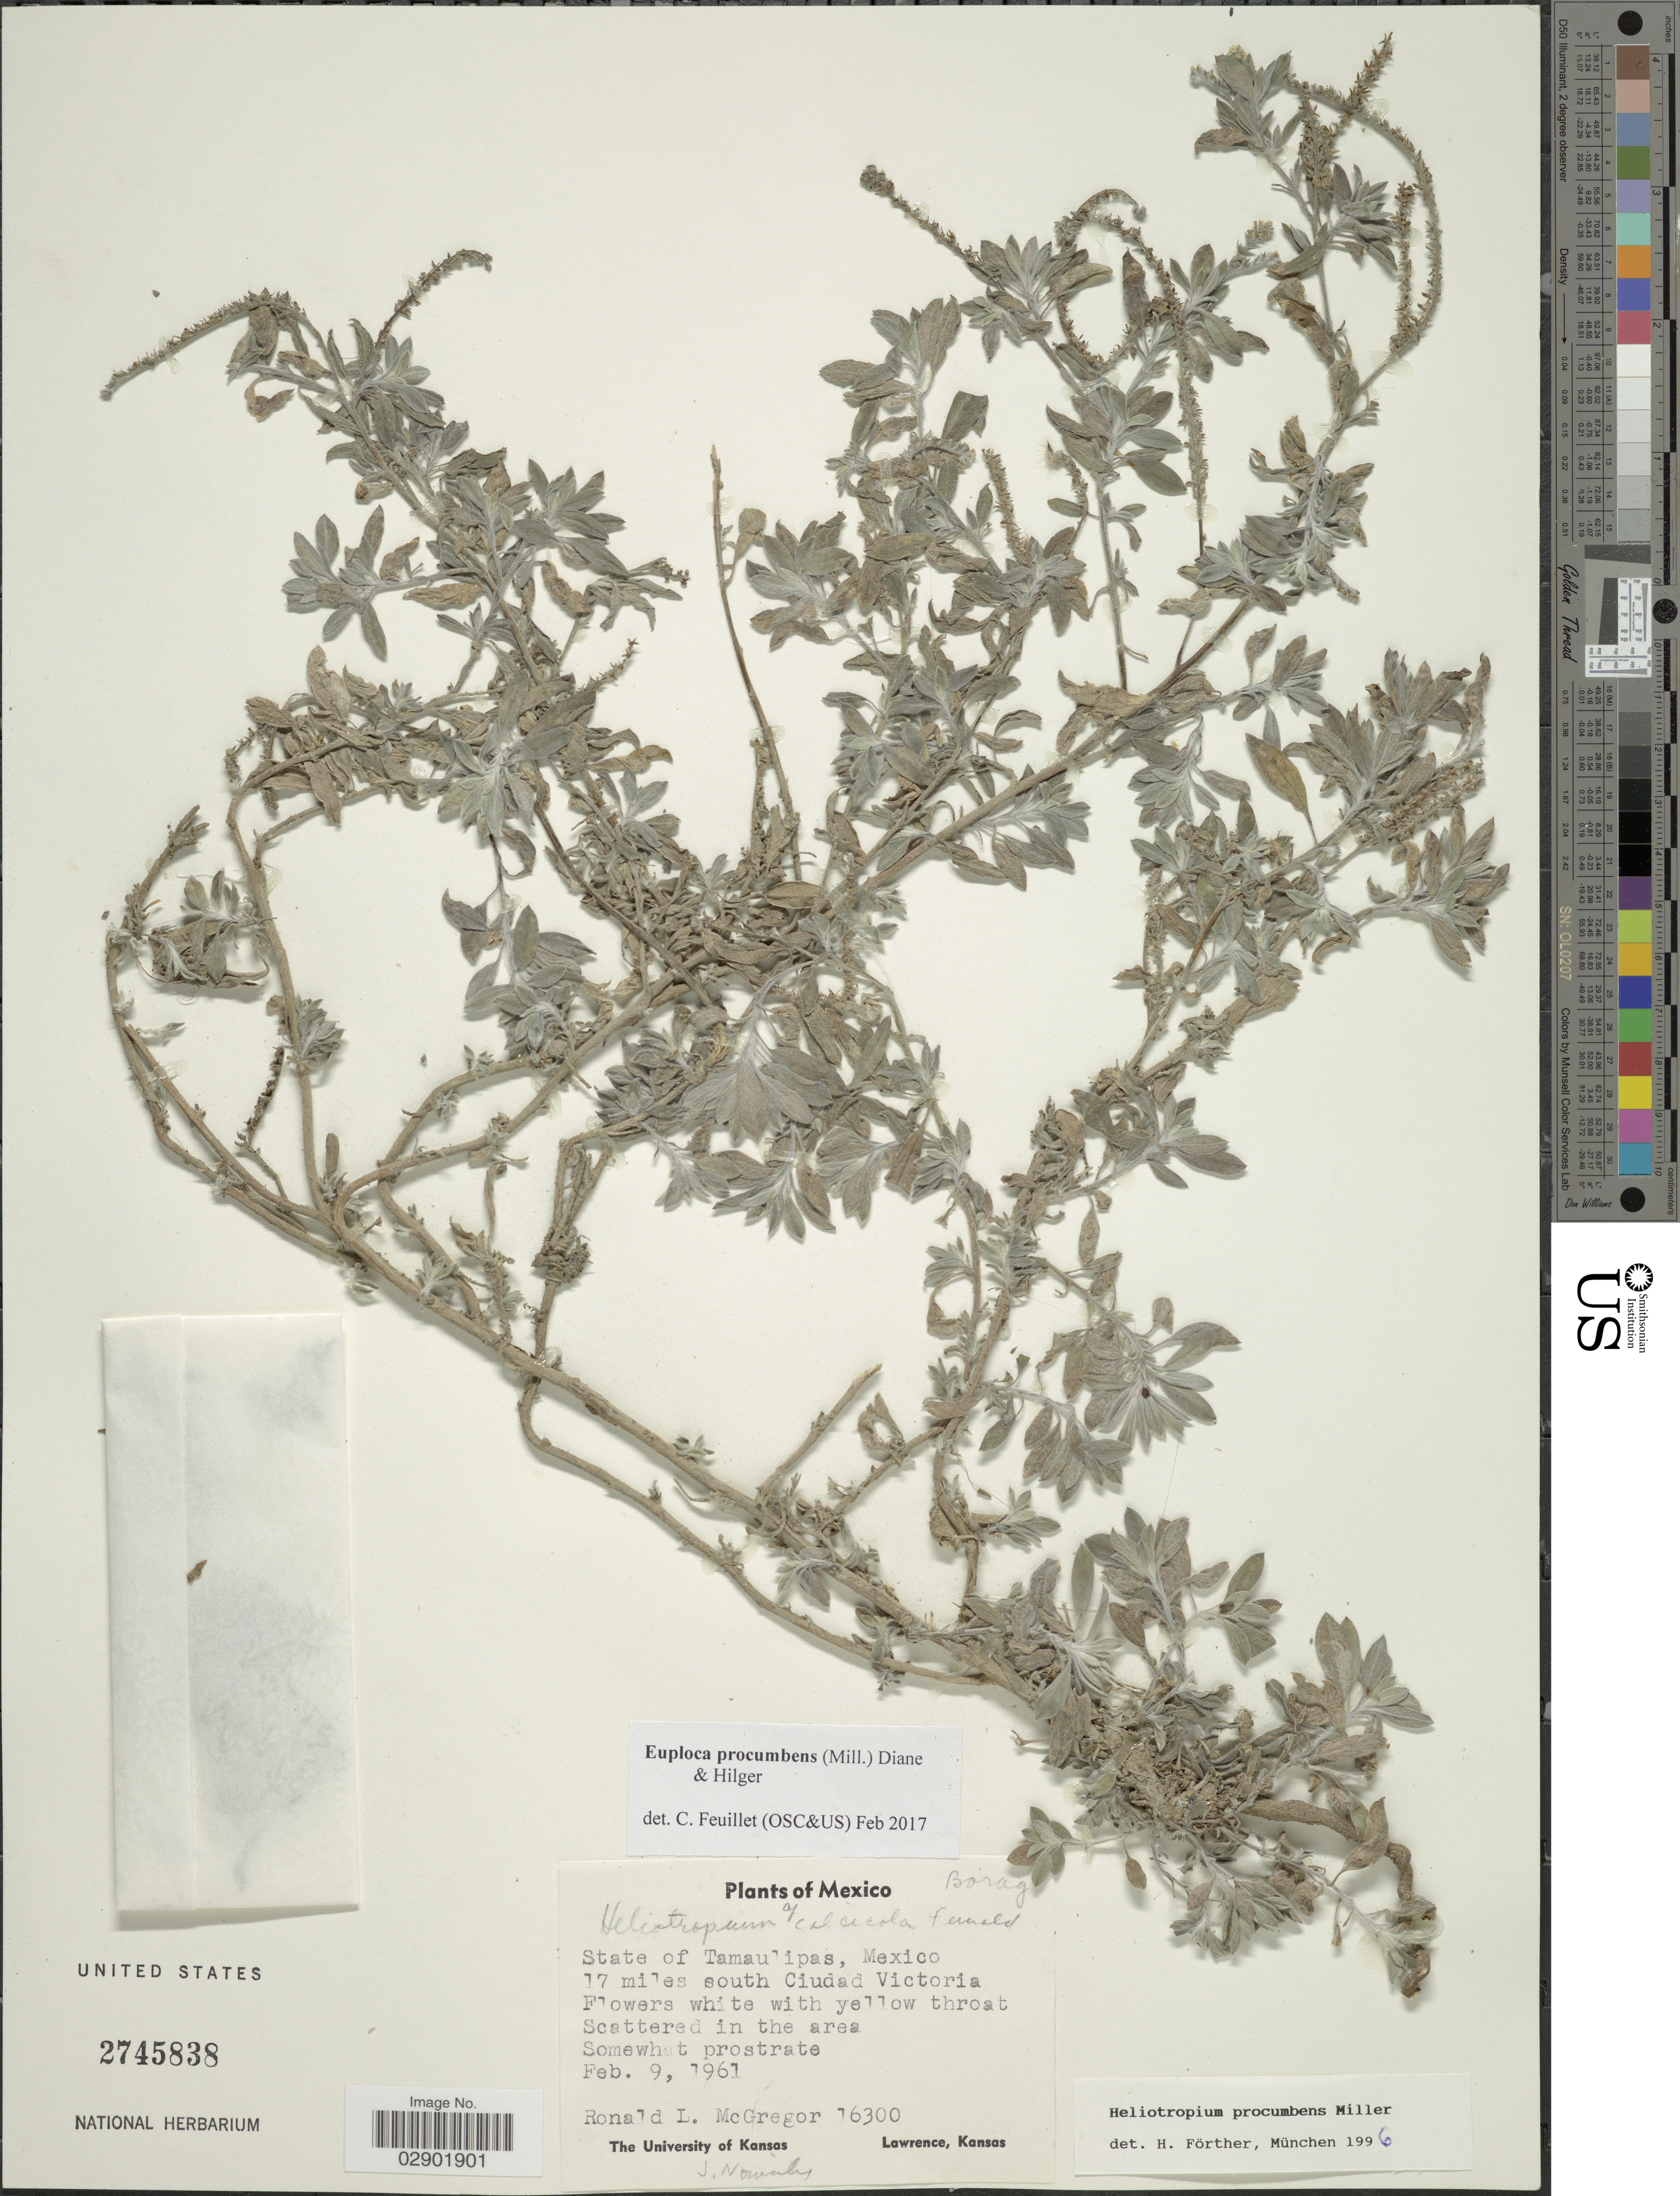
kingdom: Plantae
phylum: Tracheophyta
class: Magnoliopsida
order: Boraginales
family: Heliotropiaceae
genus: Euploca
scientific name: Euploca procumbens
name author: (Mill.) Diane & Hilger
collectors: R. McGregor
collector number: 16300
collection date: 1961-02-09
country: Mexico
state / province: Tamaulipas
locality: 17 miles south Ciudad Victoria.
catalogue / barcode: US 2745838